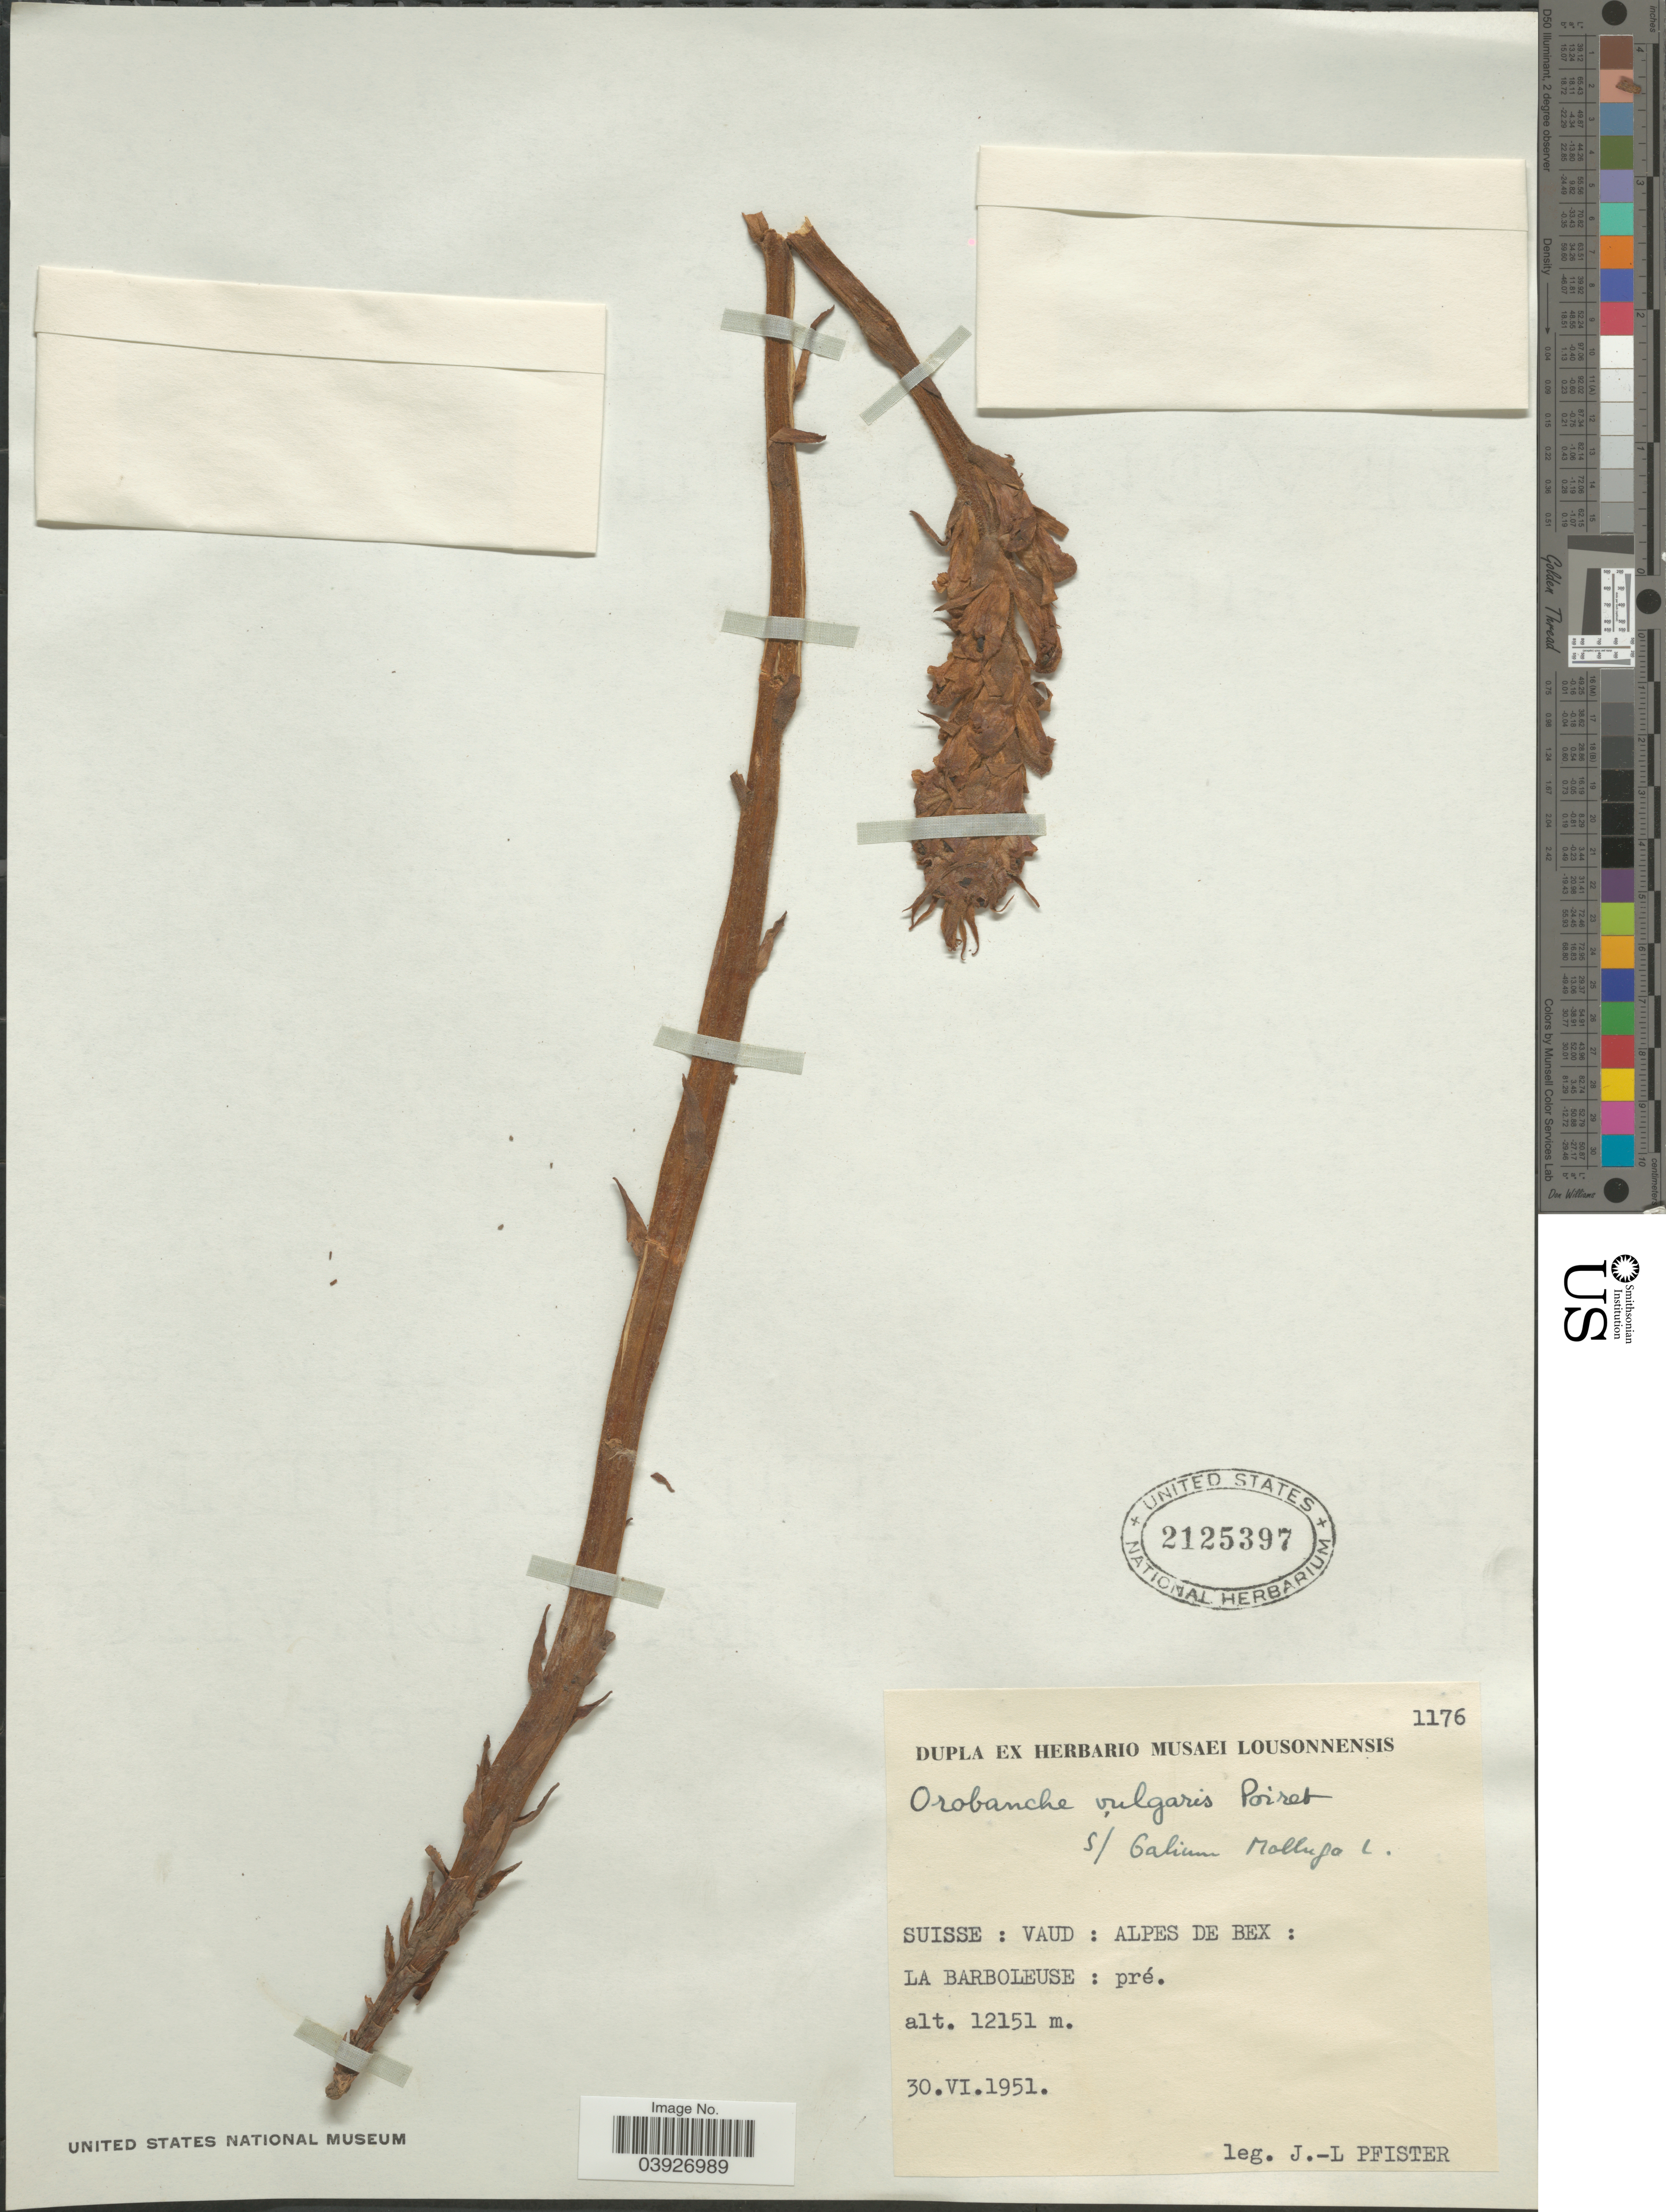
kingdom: Plantae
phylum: Tracheophyta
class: Magnoliopsida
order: Lamiales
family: Orobanchaceae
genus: Orobanche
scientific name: Orobanche vulgaris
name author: Poir.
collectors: J. Pfister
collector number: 1176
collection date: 1951-06-30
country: Switzerland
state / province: Vaud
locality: Alpes de Bex. La Barboleuse: pré.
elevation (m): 12151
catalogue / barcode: US 2125397